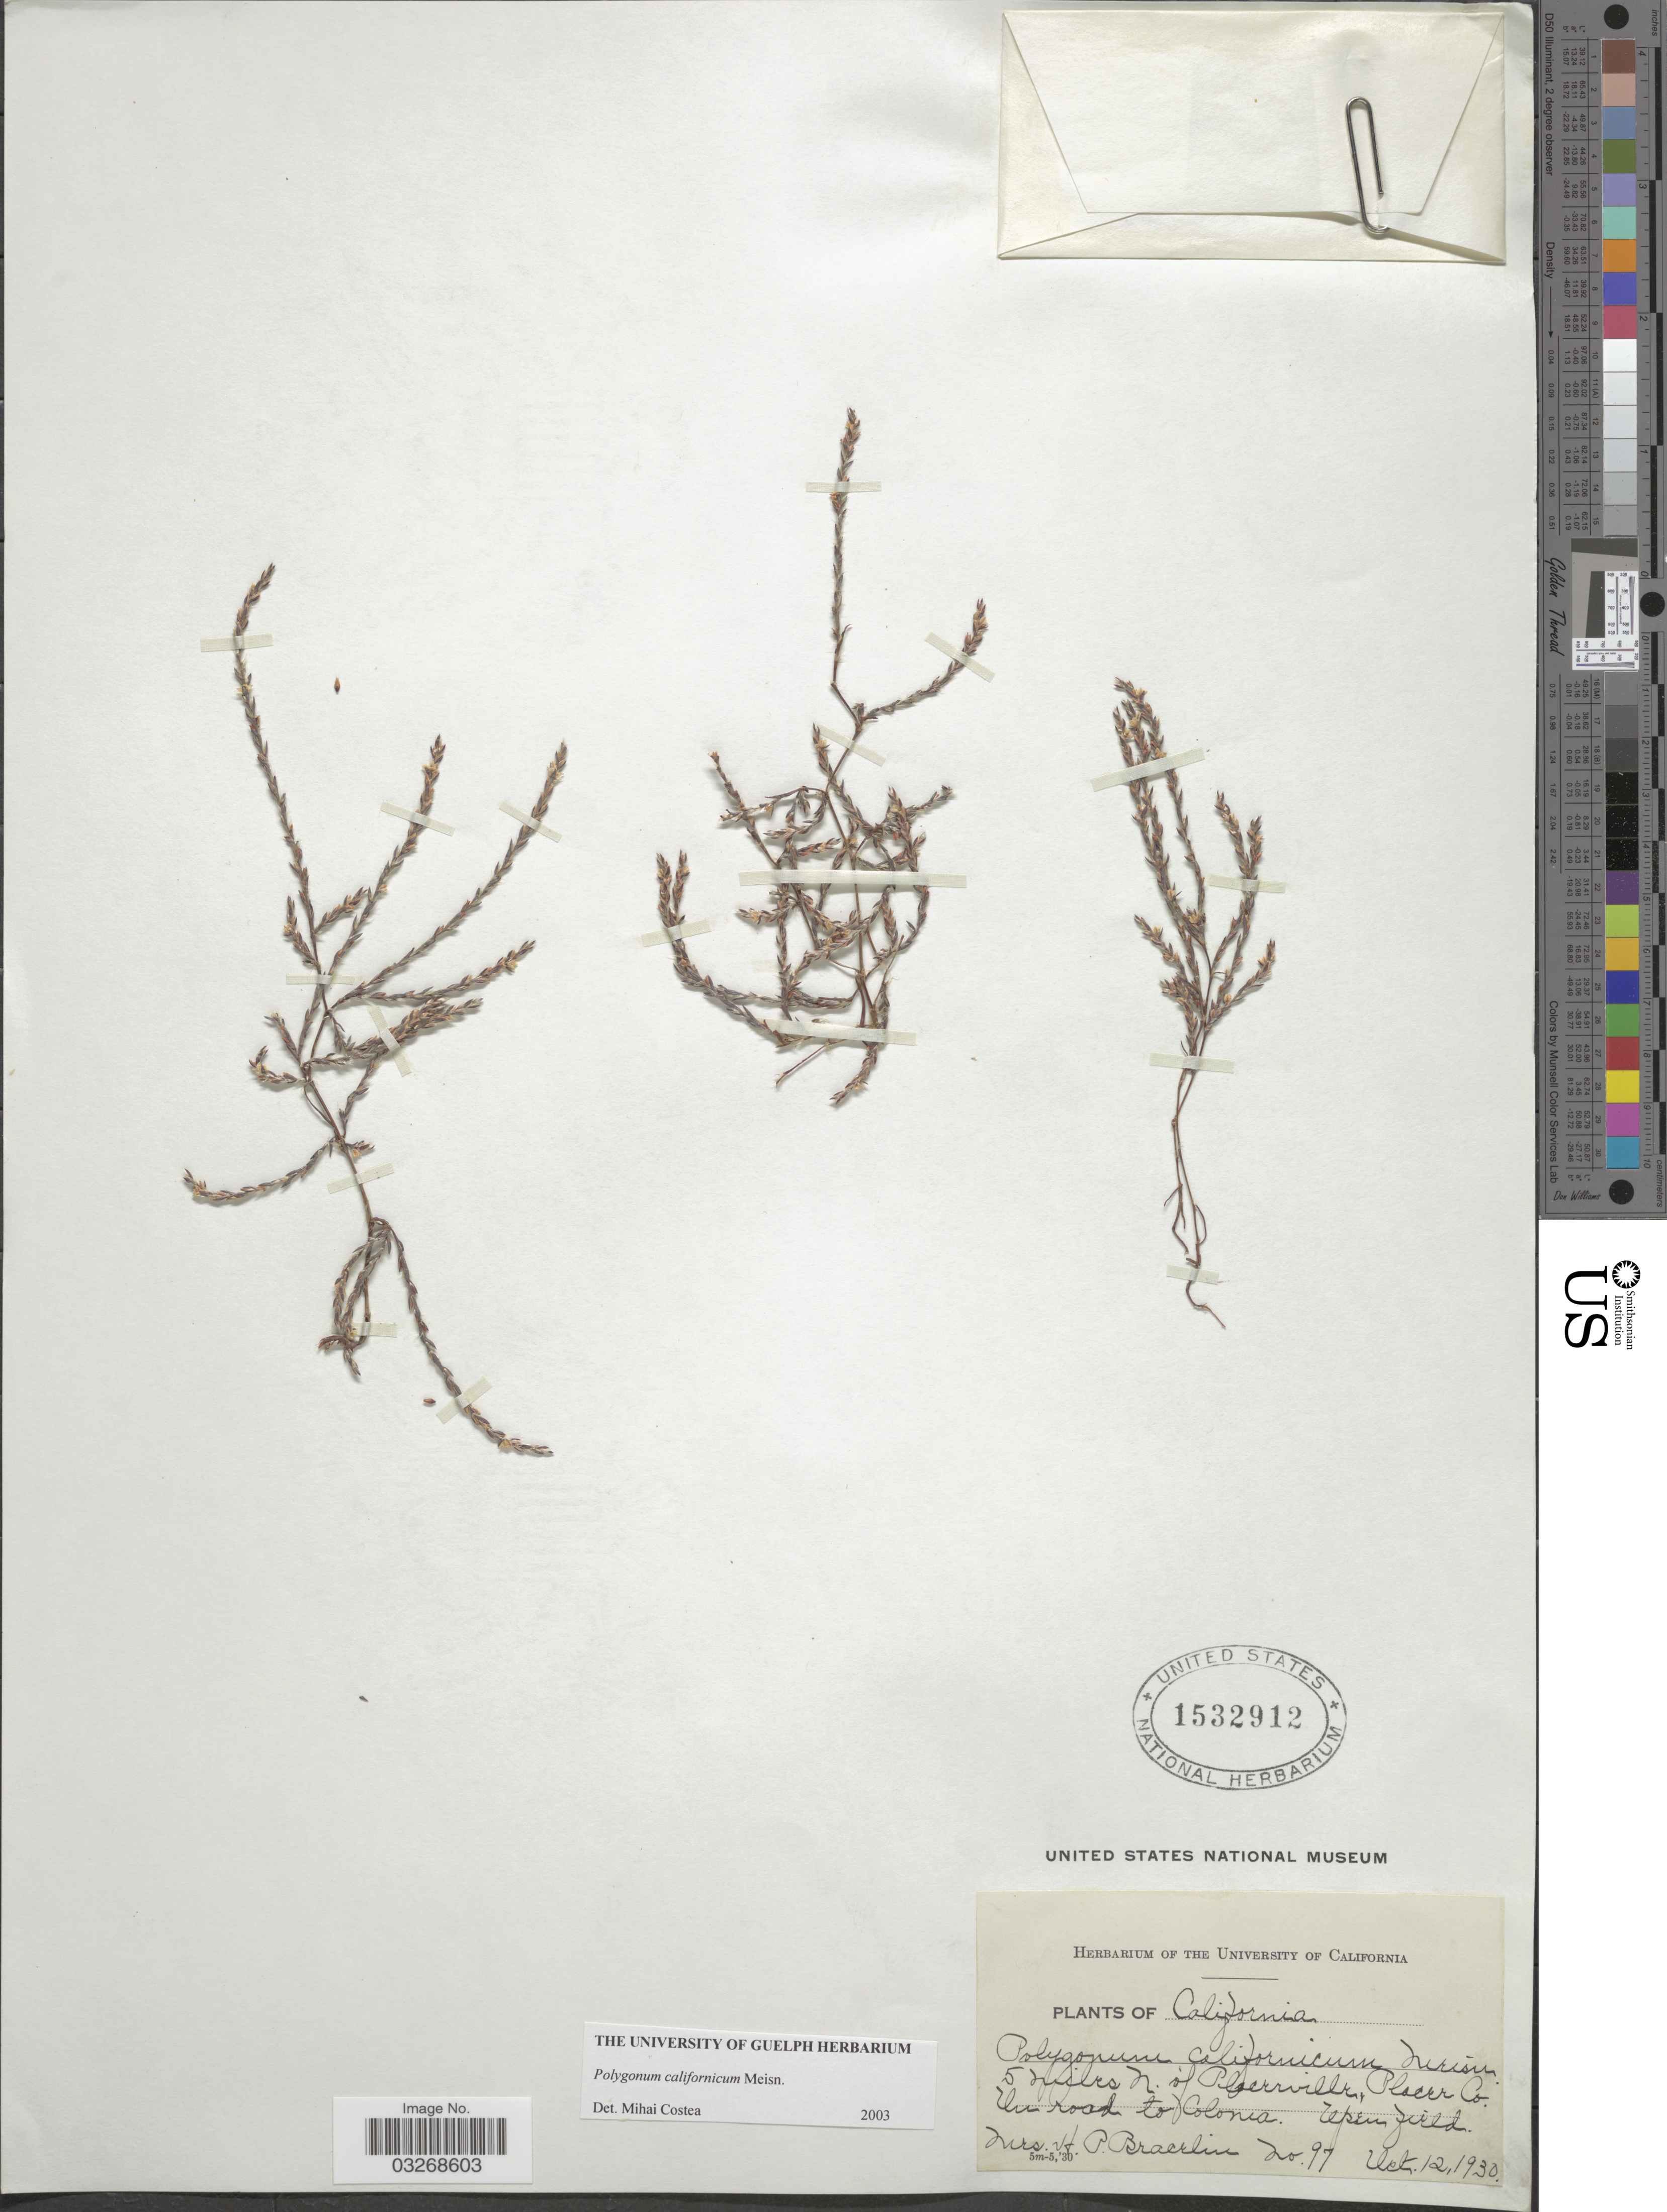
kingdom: Plantae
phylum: Tracheophyta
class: Magnoliopsida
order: Caryophyllales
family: Polygonaceae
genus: Polygonum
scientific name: Polygonum californicum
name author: Meisn.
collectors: H. Bracelin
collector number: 97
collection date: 1930-10-12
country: United States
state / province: California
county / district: Placer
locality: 5 miles n. of Placerville, Placer Co. On road to Colonia.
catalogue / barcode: US 1532912